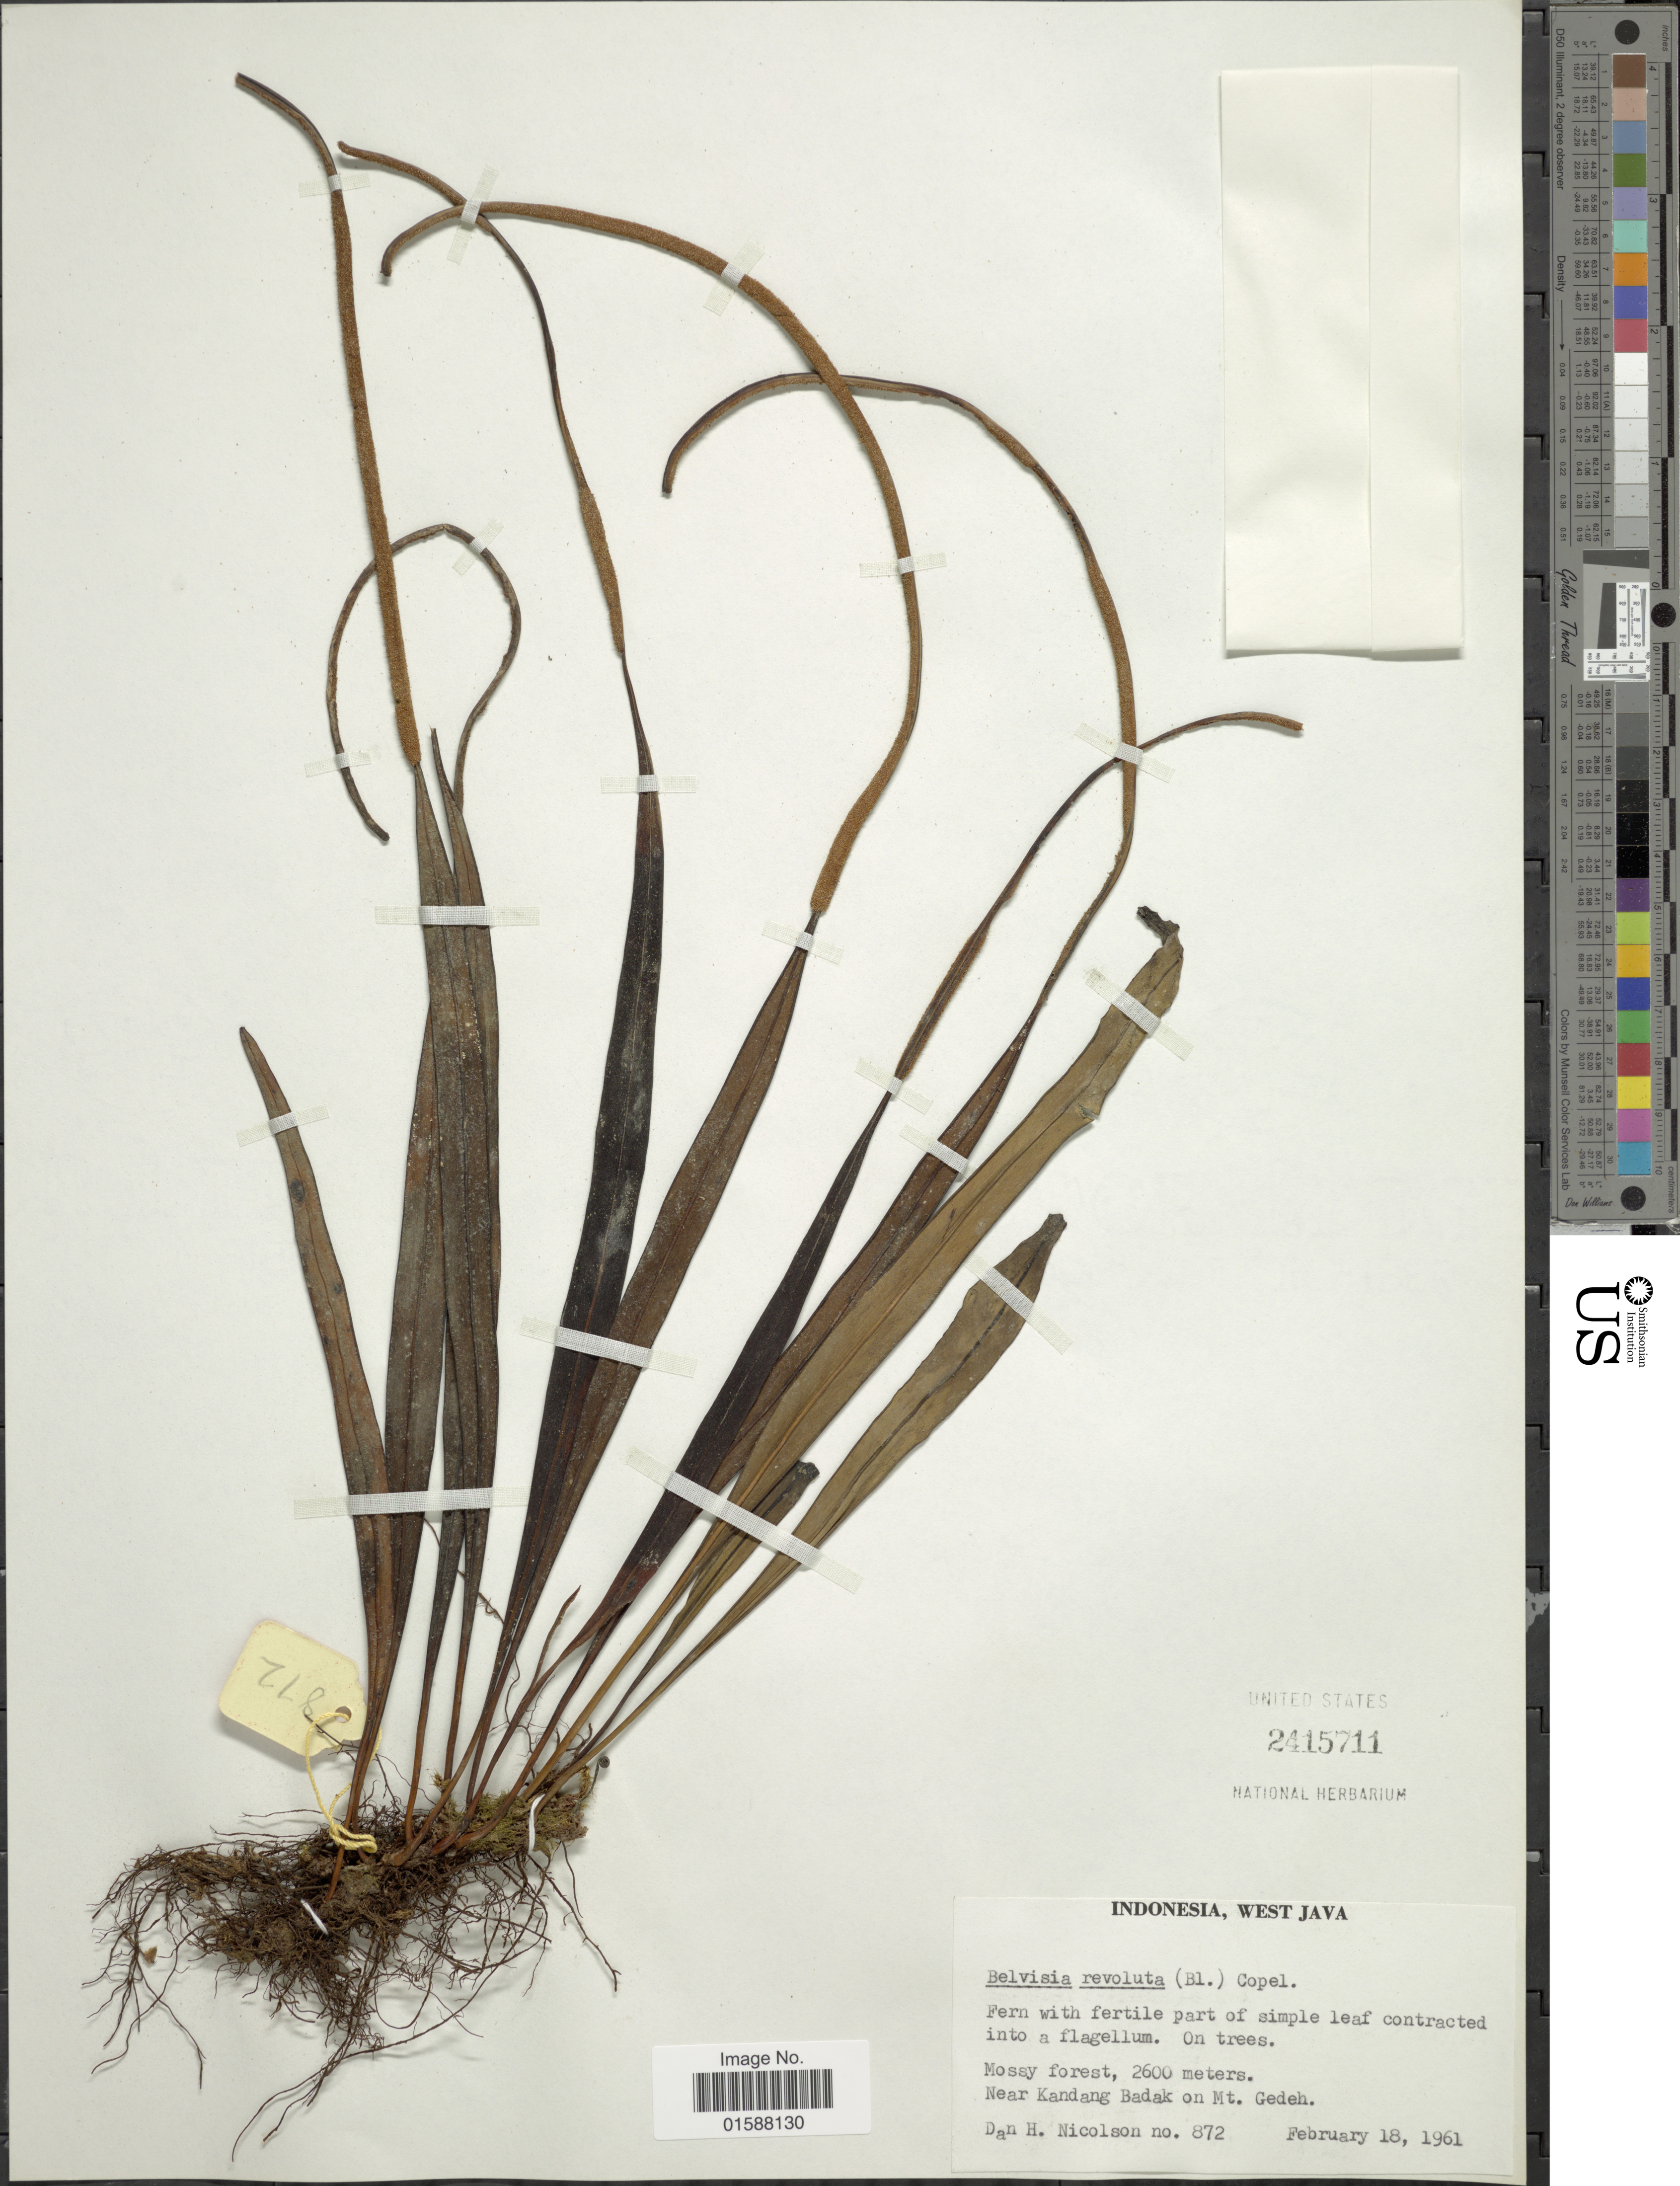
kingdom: Plantae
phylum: Tracheophyta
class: Polypodiopsida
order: Polypodiales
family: Polypodiaceae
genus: Lepisorus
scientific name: Lepisorus longifolius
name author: (Blume) Holttum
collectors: D. H. Nicolson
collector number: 872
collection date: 1961-02-18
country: Indonesia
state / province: Java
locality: West Java. Near Kandang Badak on Mt. Gedeh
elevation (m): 2600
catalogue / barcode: US 2415711